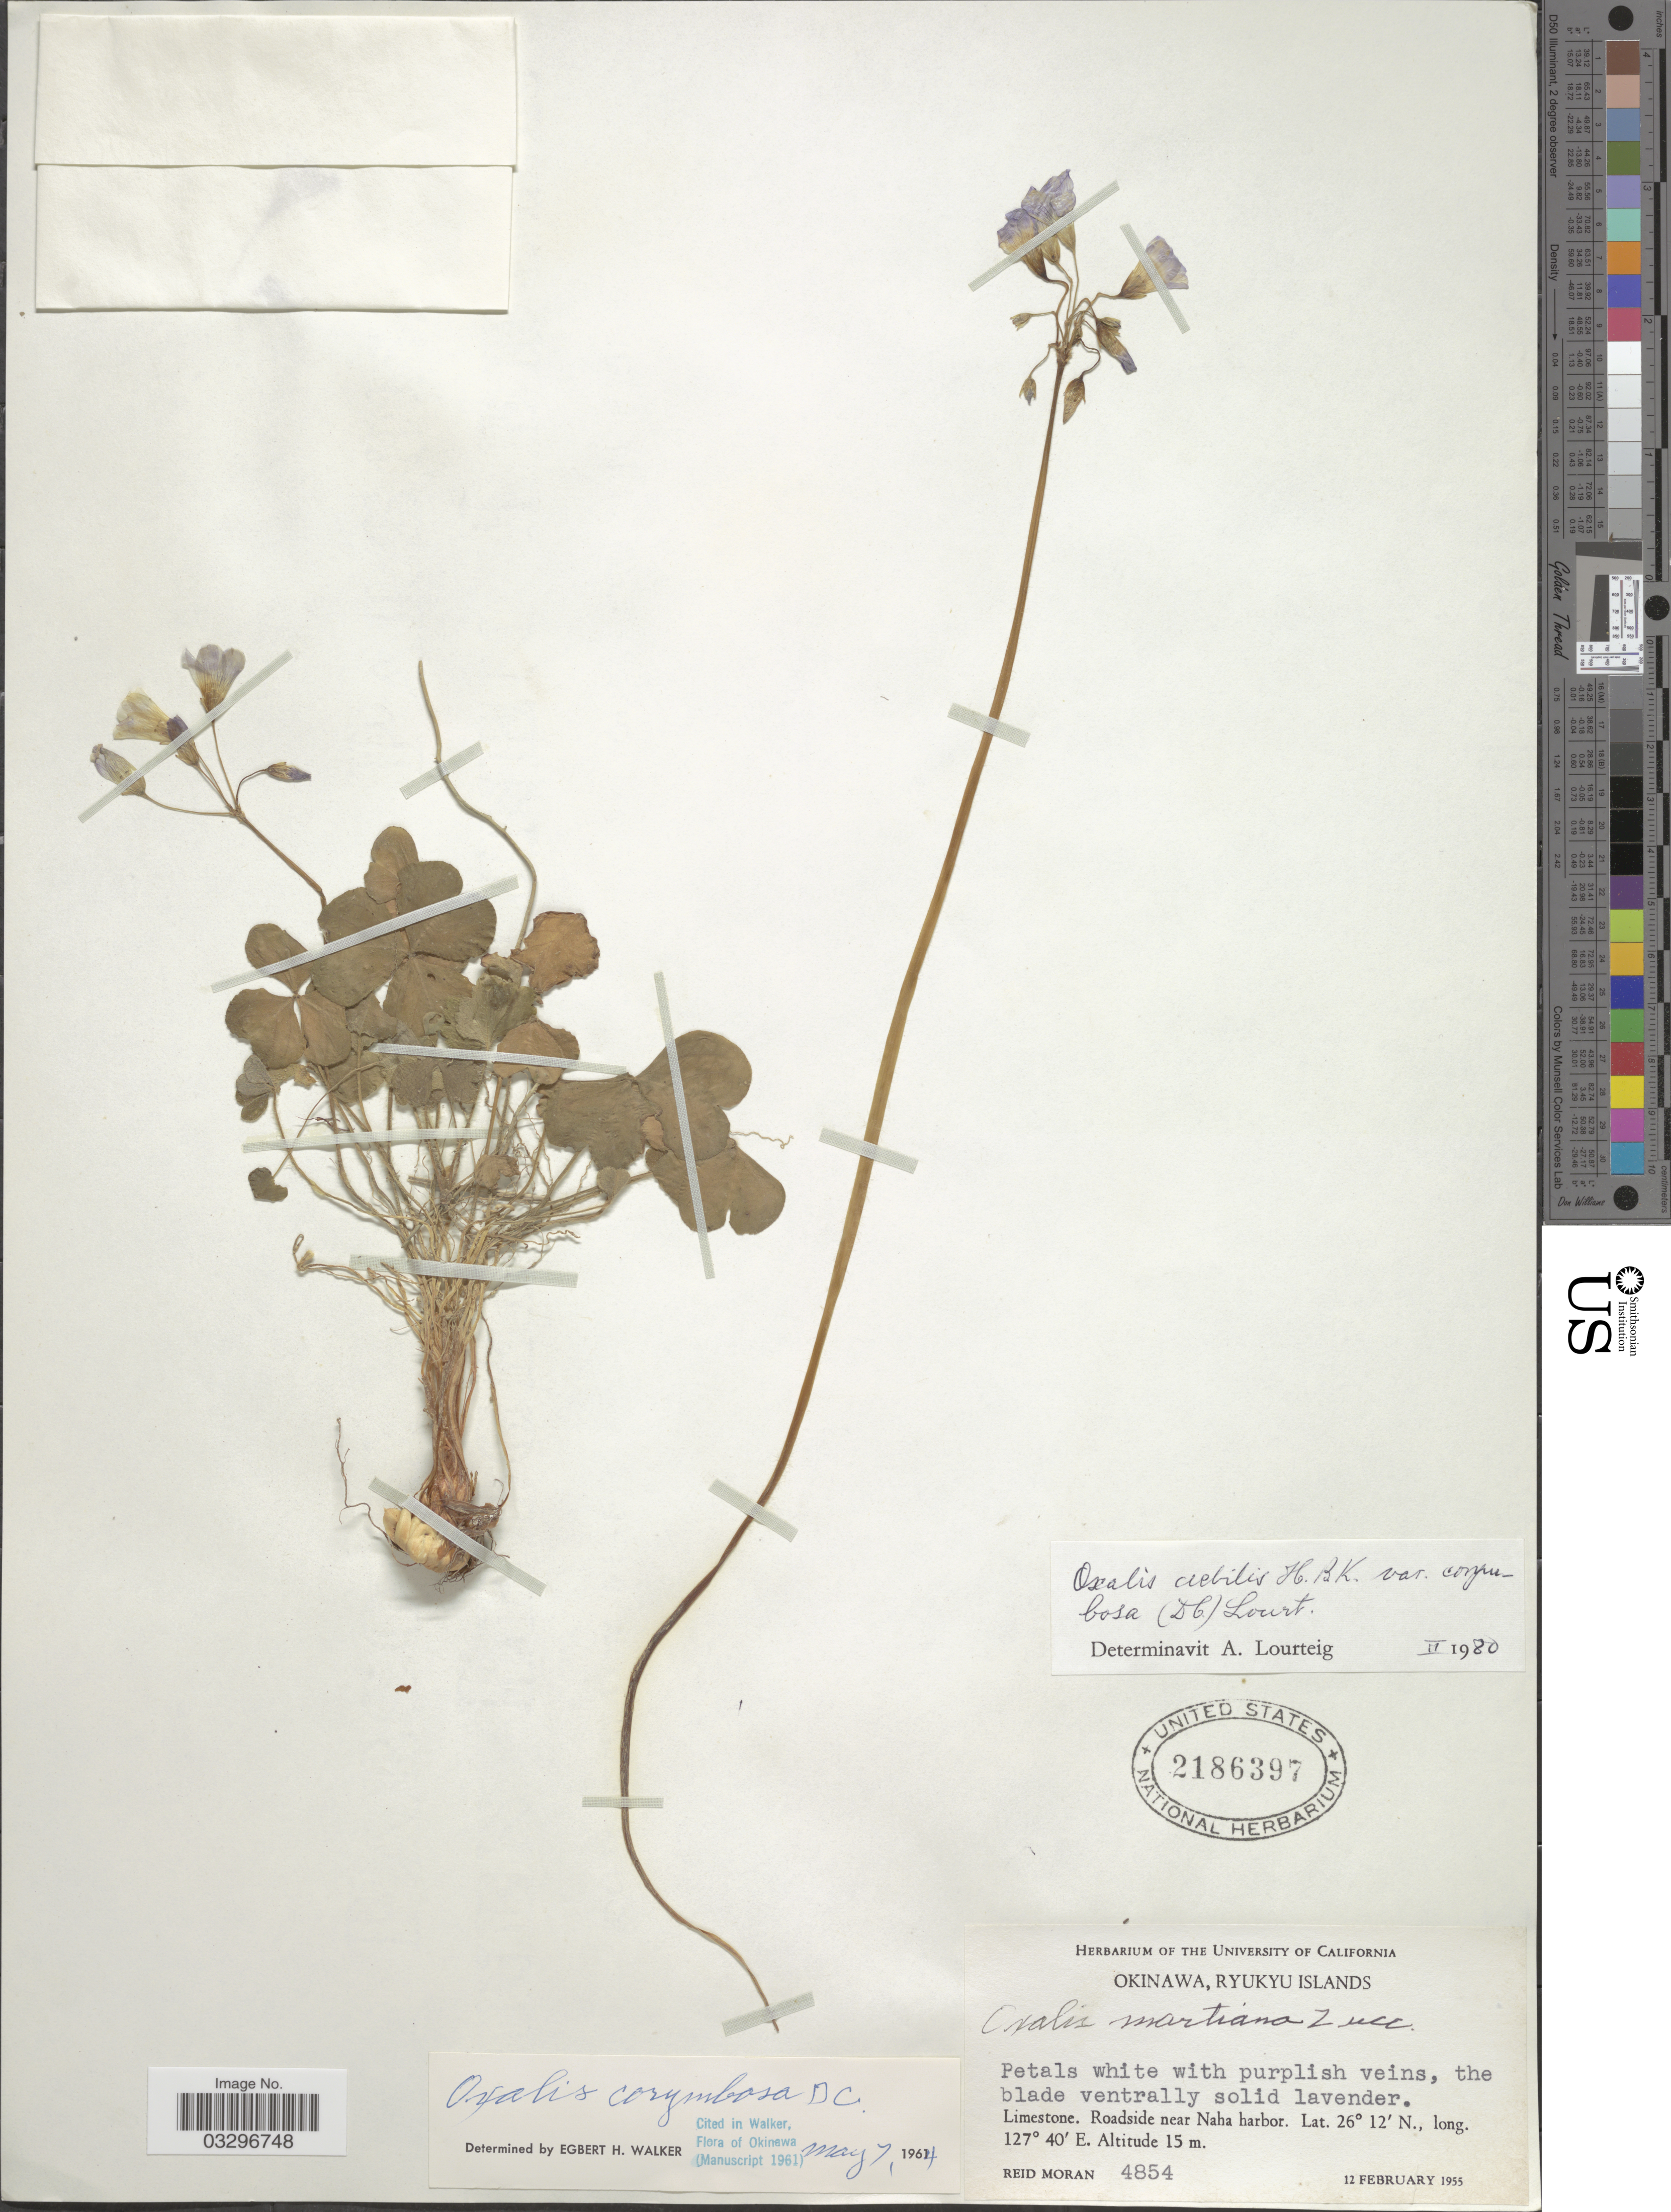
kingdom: Plantae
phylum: Tracheophyta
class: Magnoliopsida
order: Oxalidales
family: Oxalidaceae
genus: Oxalis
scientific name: Oxalis debilis var. corymbosa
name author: (DC.) Lourteig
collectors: R. V. Moran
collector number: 4854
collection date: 1955-02-12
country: Japan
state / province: Okinawa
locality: Ryukyu Islands, Roadside near Naha harbor.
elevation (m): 15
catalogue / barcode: US 2186397